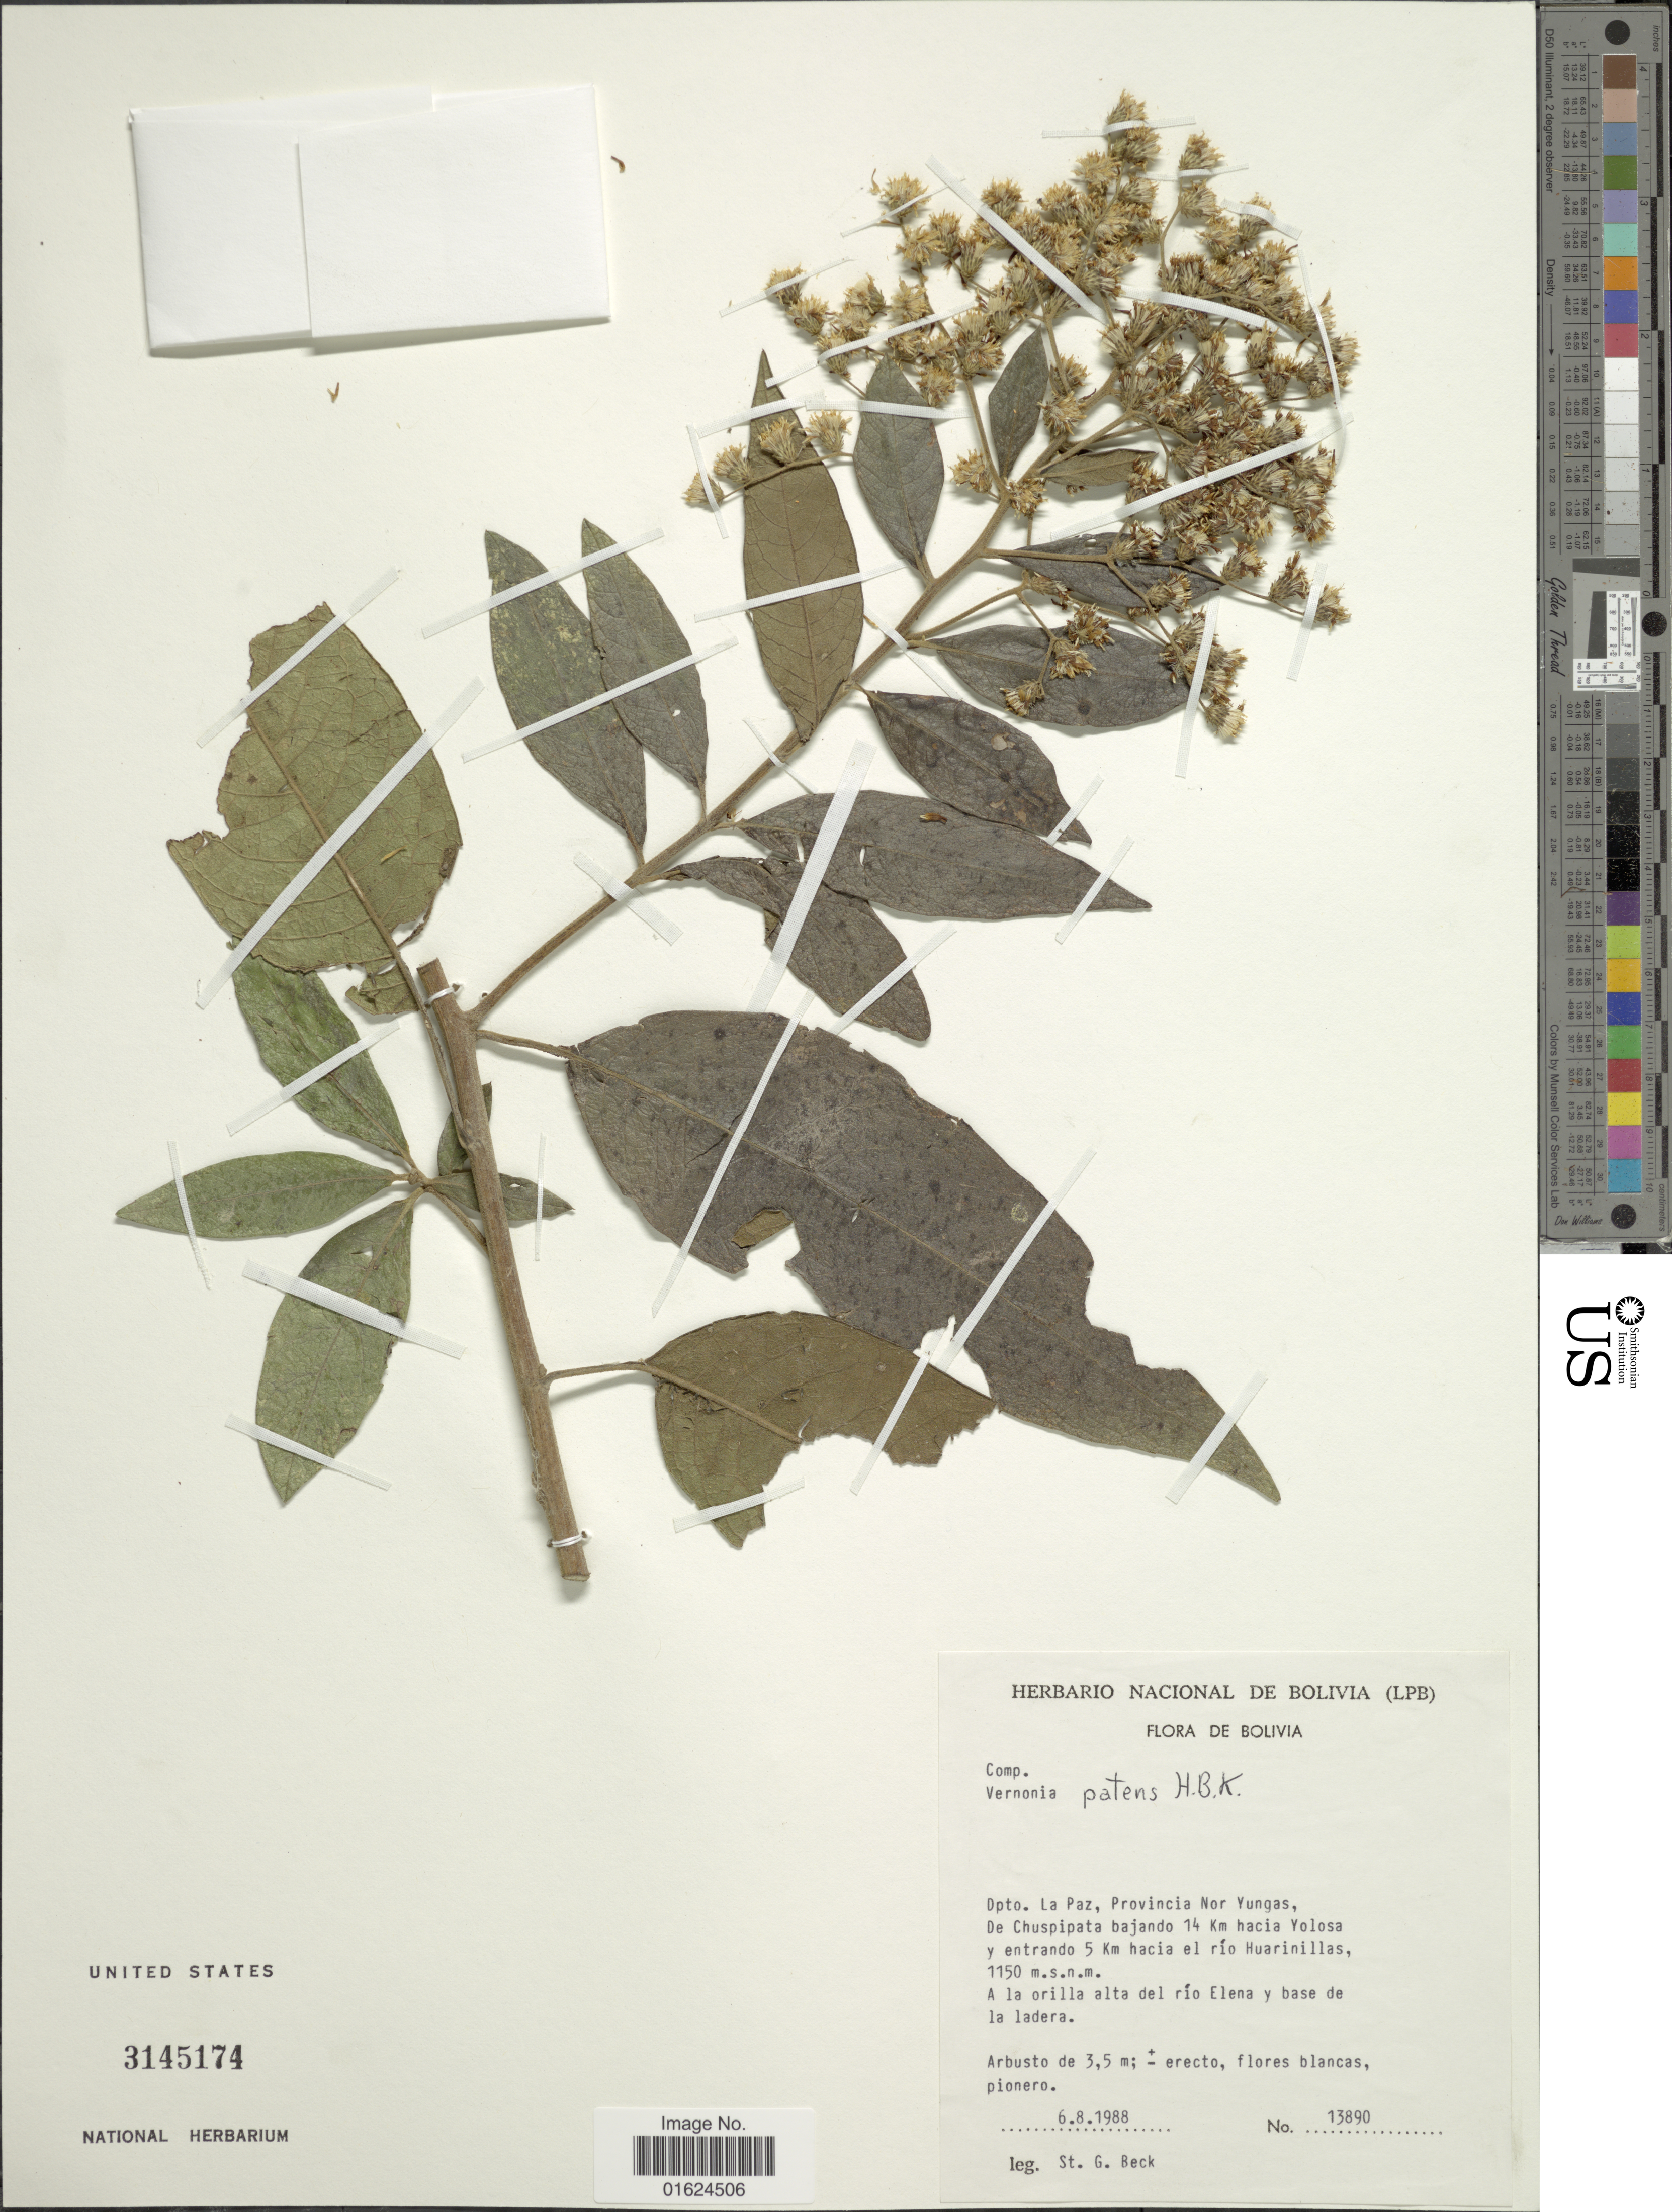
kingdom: Plantae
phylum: Tracheophyta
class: Magnoliopsida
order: Asterales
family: Asteraceae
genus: Vernonanthura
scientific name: Vernonanthura patens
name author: (Kunth) H. Rob.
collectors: S. G. Beck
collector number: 13890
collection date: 1988-08-06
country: Bolivia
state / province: La Paz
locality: Dpto. La Paz, Provincia Nor Yungas, De Chuspipata bajando 14 Km hacia Yolosa y entrando 5 km hacia el río Huarinillas, A la orilla alta del río Elena y base de ladera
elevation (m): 1150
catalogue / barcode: US 3145174